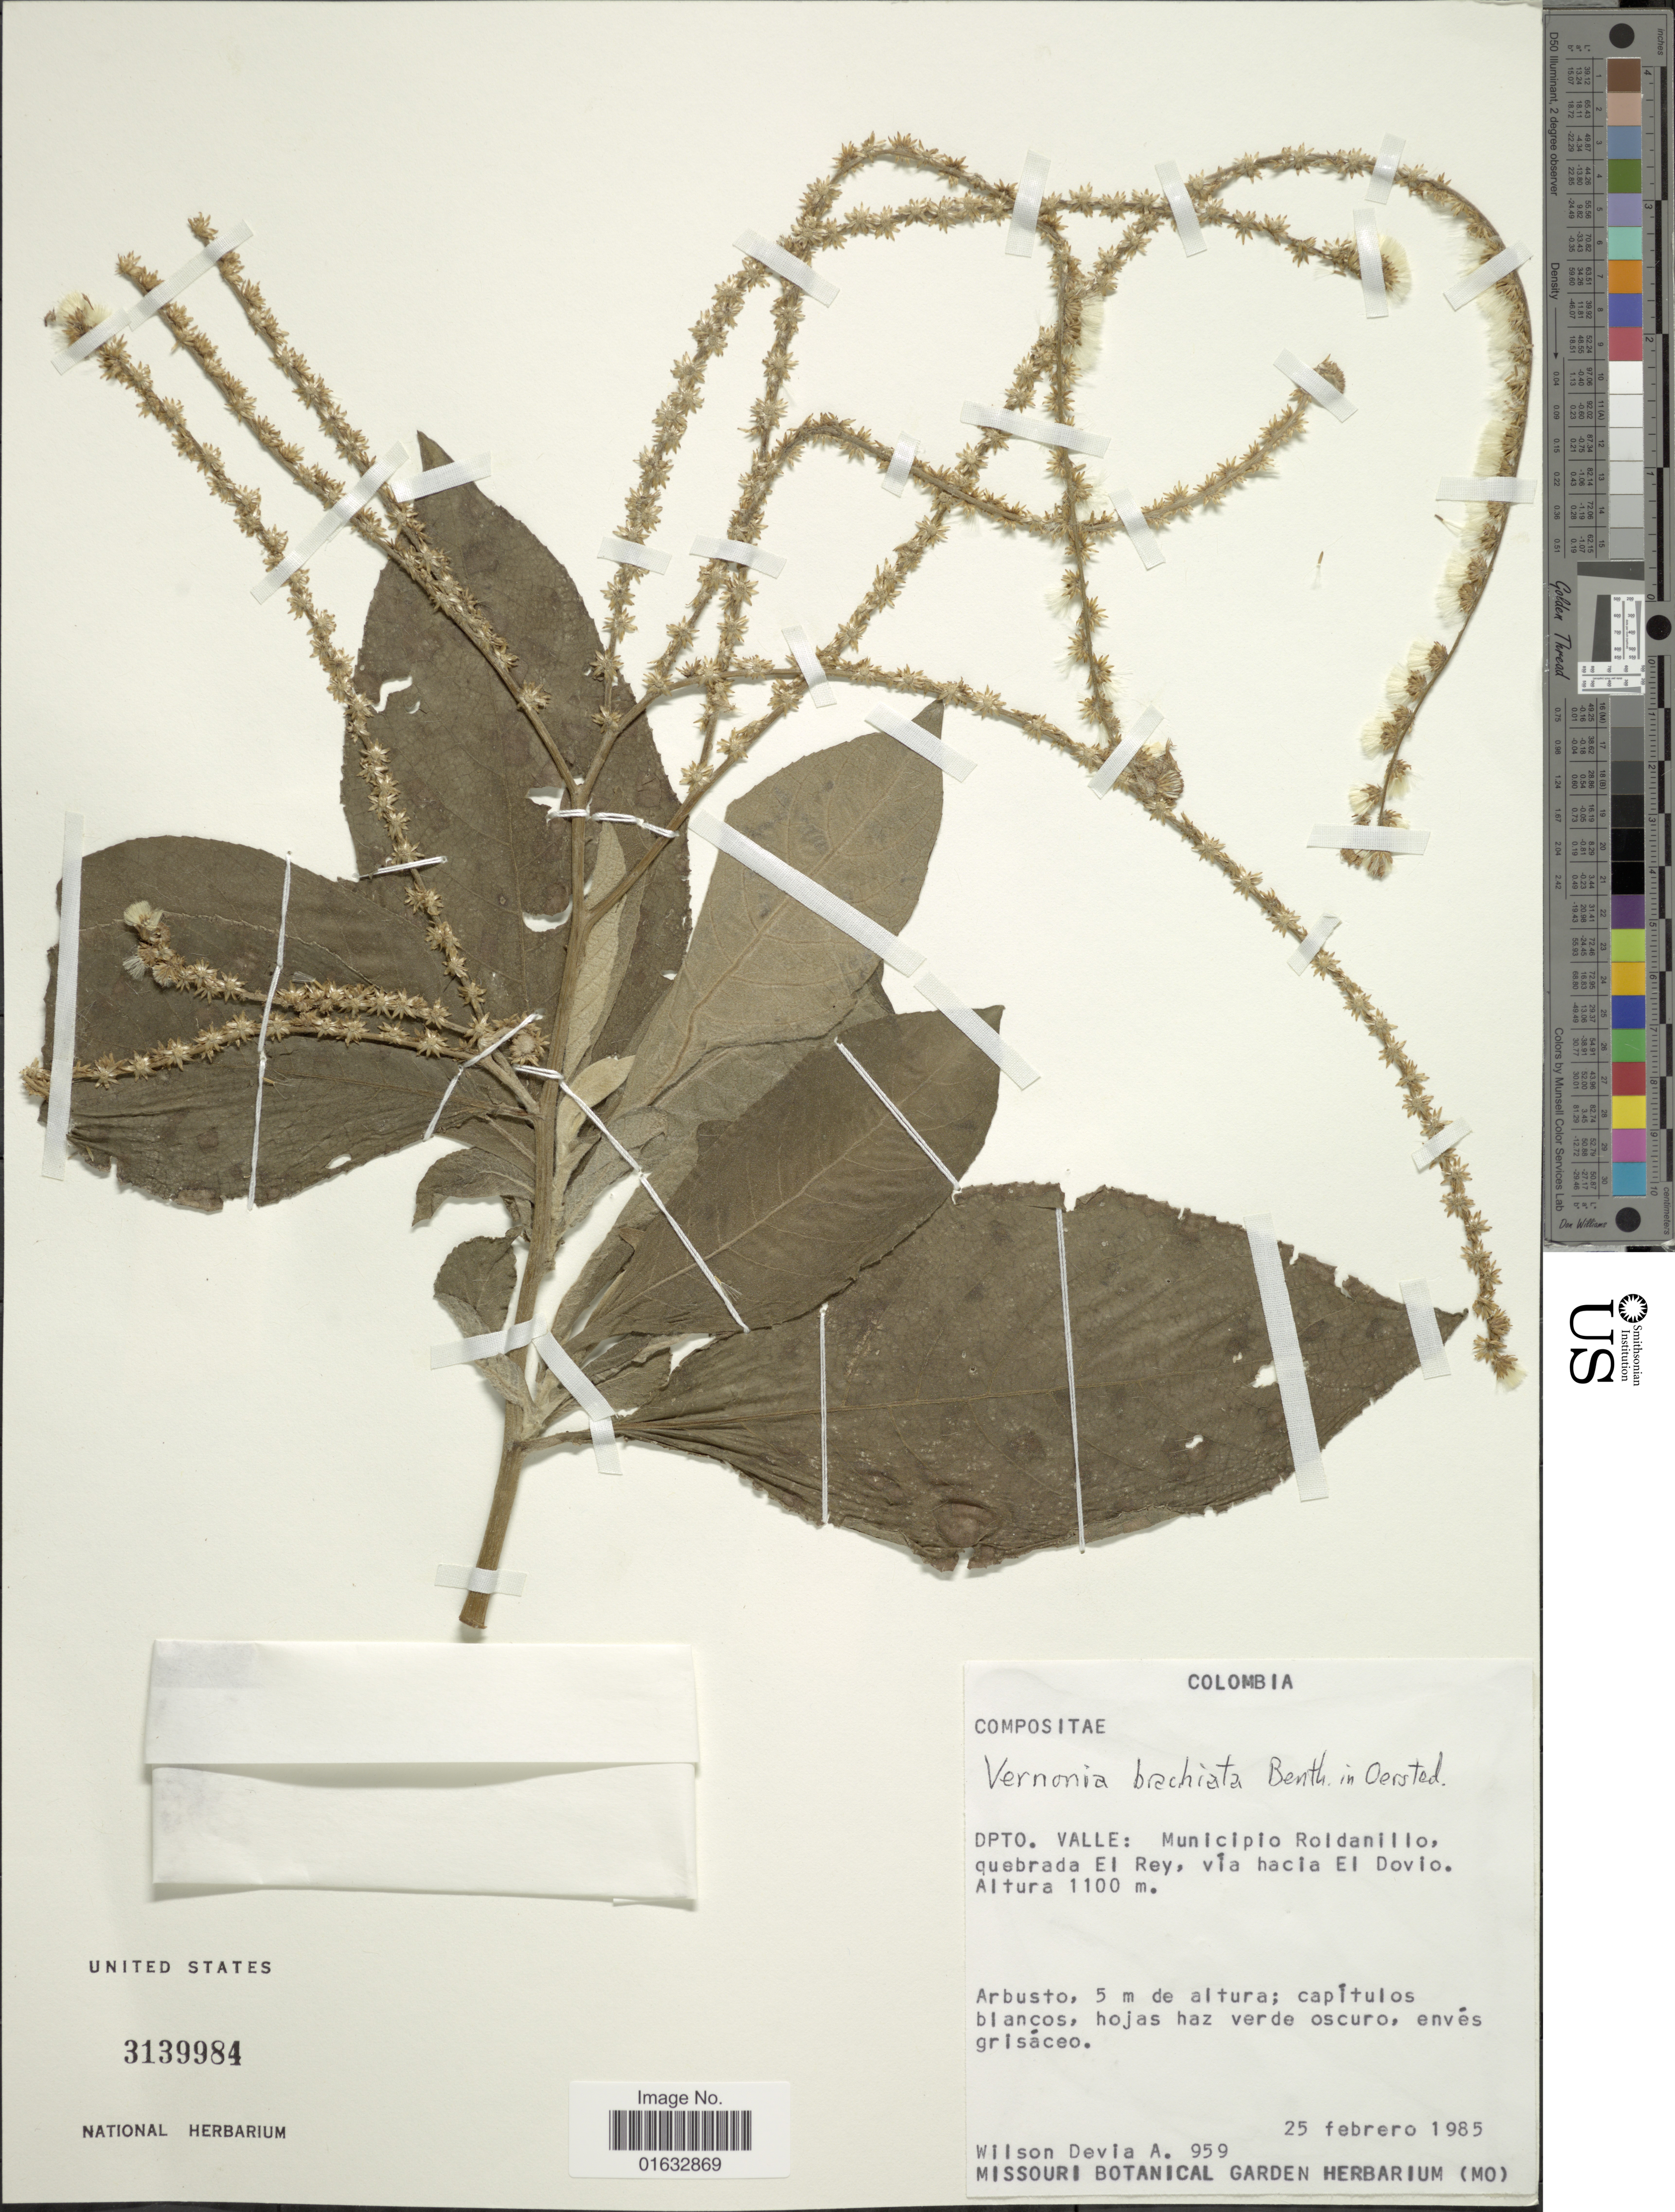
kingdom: Plantae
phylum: Tracheophyta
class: Magnoliopsida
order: Asterales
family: Asteraceae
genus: Eirmocephala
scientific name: Eirmocephala brachiata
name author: (Benth.) H. Rob.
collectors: W. Devia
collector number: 959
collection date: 1985-02-25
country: Colombia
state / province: Valle del Cauca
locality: Dpto. Valle: Municipio Roldanillo quebrada El Rey, via hacia El Dovio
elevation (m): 1100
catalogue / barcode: US 3139984